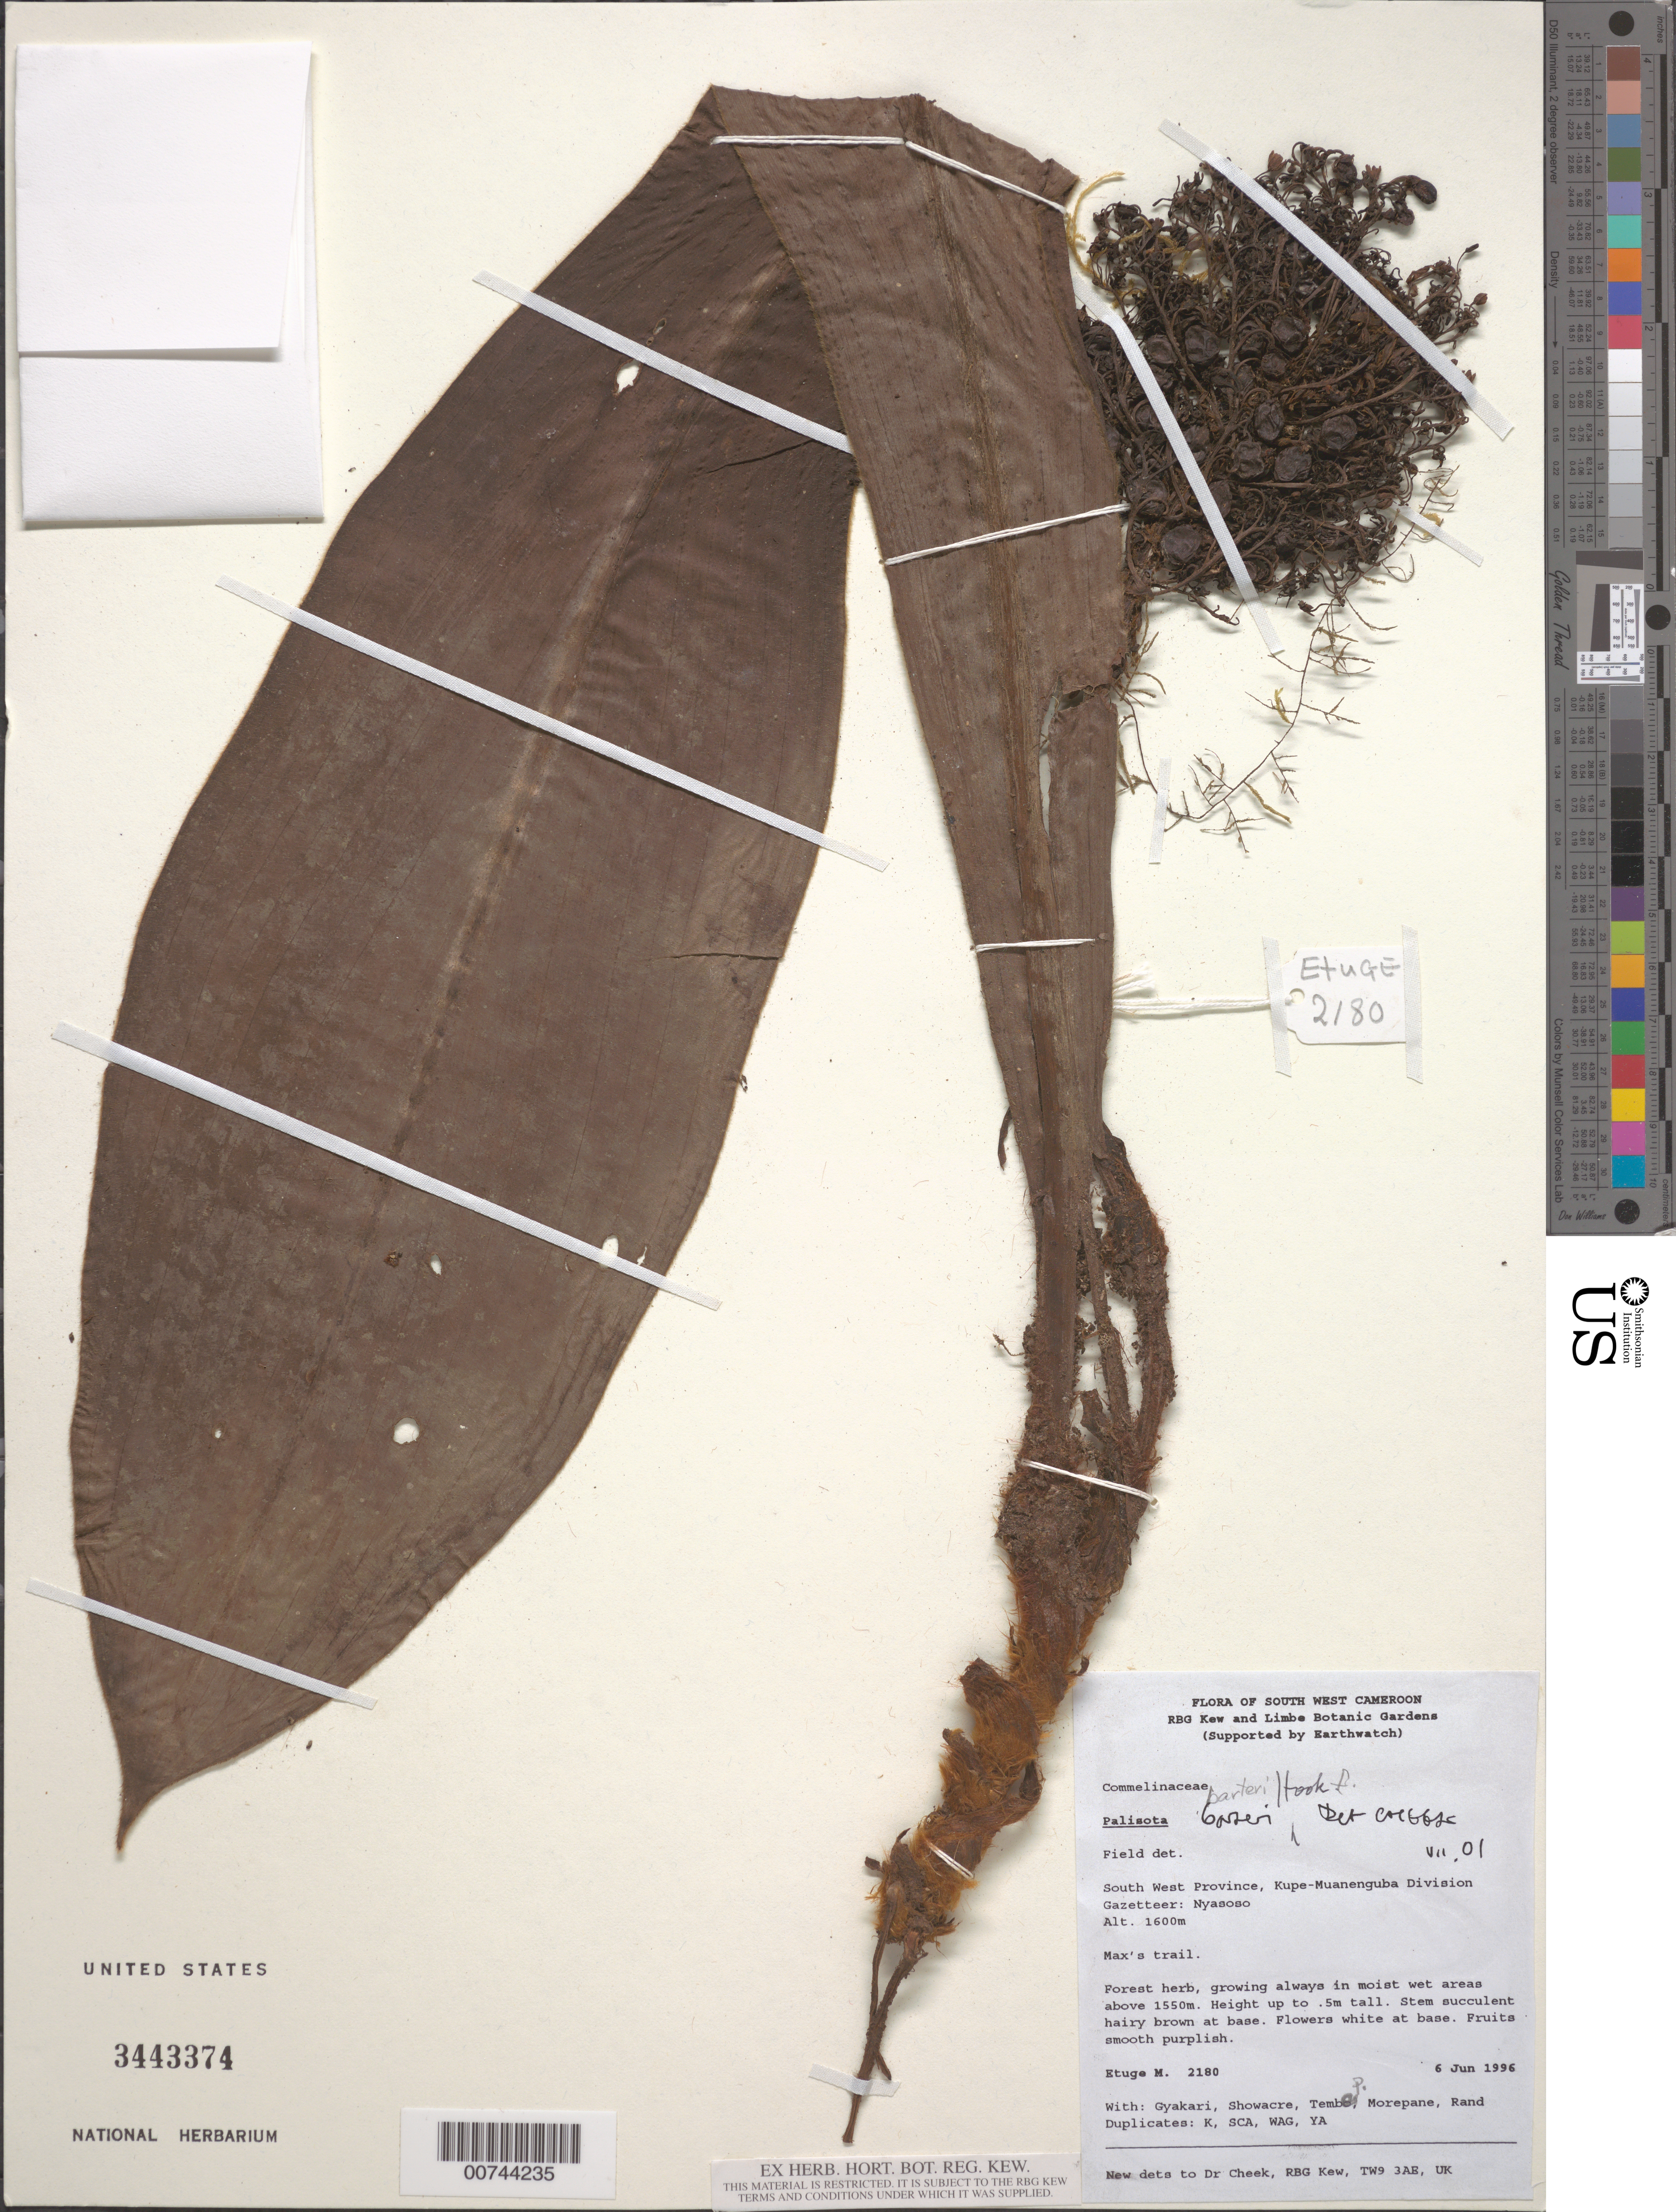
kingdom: Plantae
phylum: Tracheophyta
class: Liliopsida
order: Commelinales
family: Commelinaceae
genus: Palisota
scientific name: Palisota barteri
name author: Hook.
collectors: M. Etuge, -. Rand, -. Gyakari, -. Showacre, -. Morepane & P. Tembe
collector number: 2180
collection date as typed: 06 Jun 1996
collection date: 1996-06-06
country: Cameroon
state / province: Sud-Ouest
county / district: Kupe-Muanenguba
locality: Nyasoso, Max's Trail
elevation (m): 1600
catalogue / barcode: US 3443374